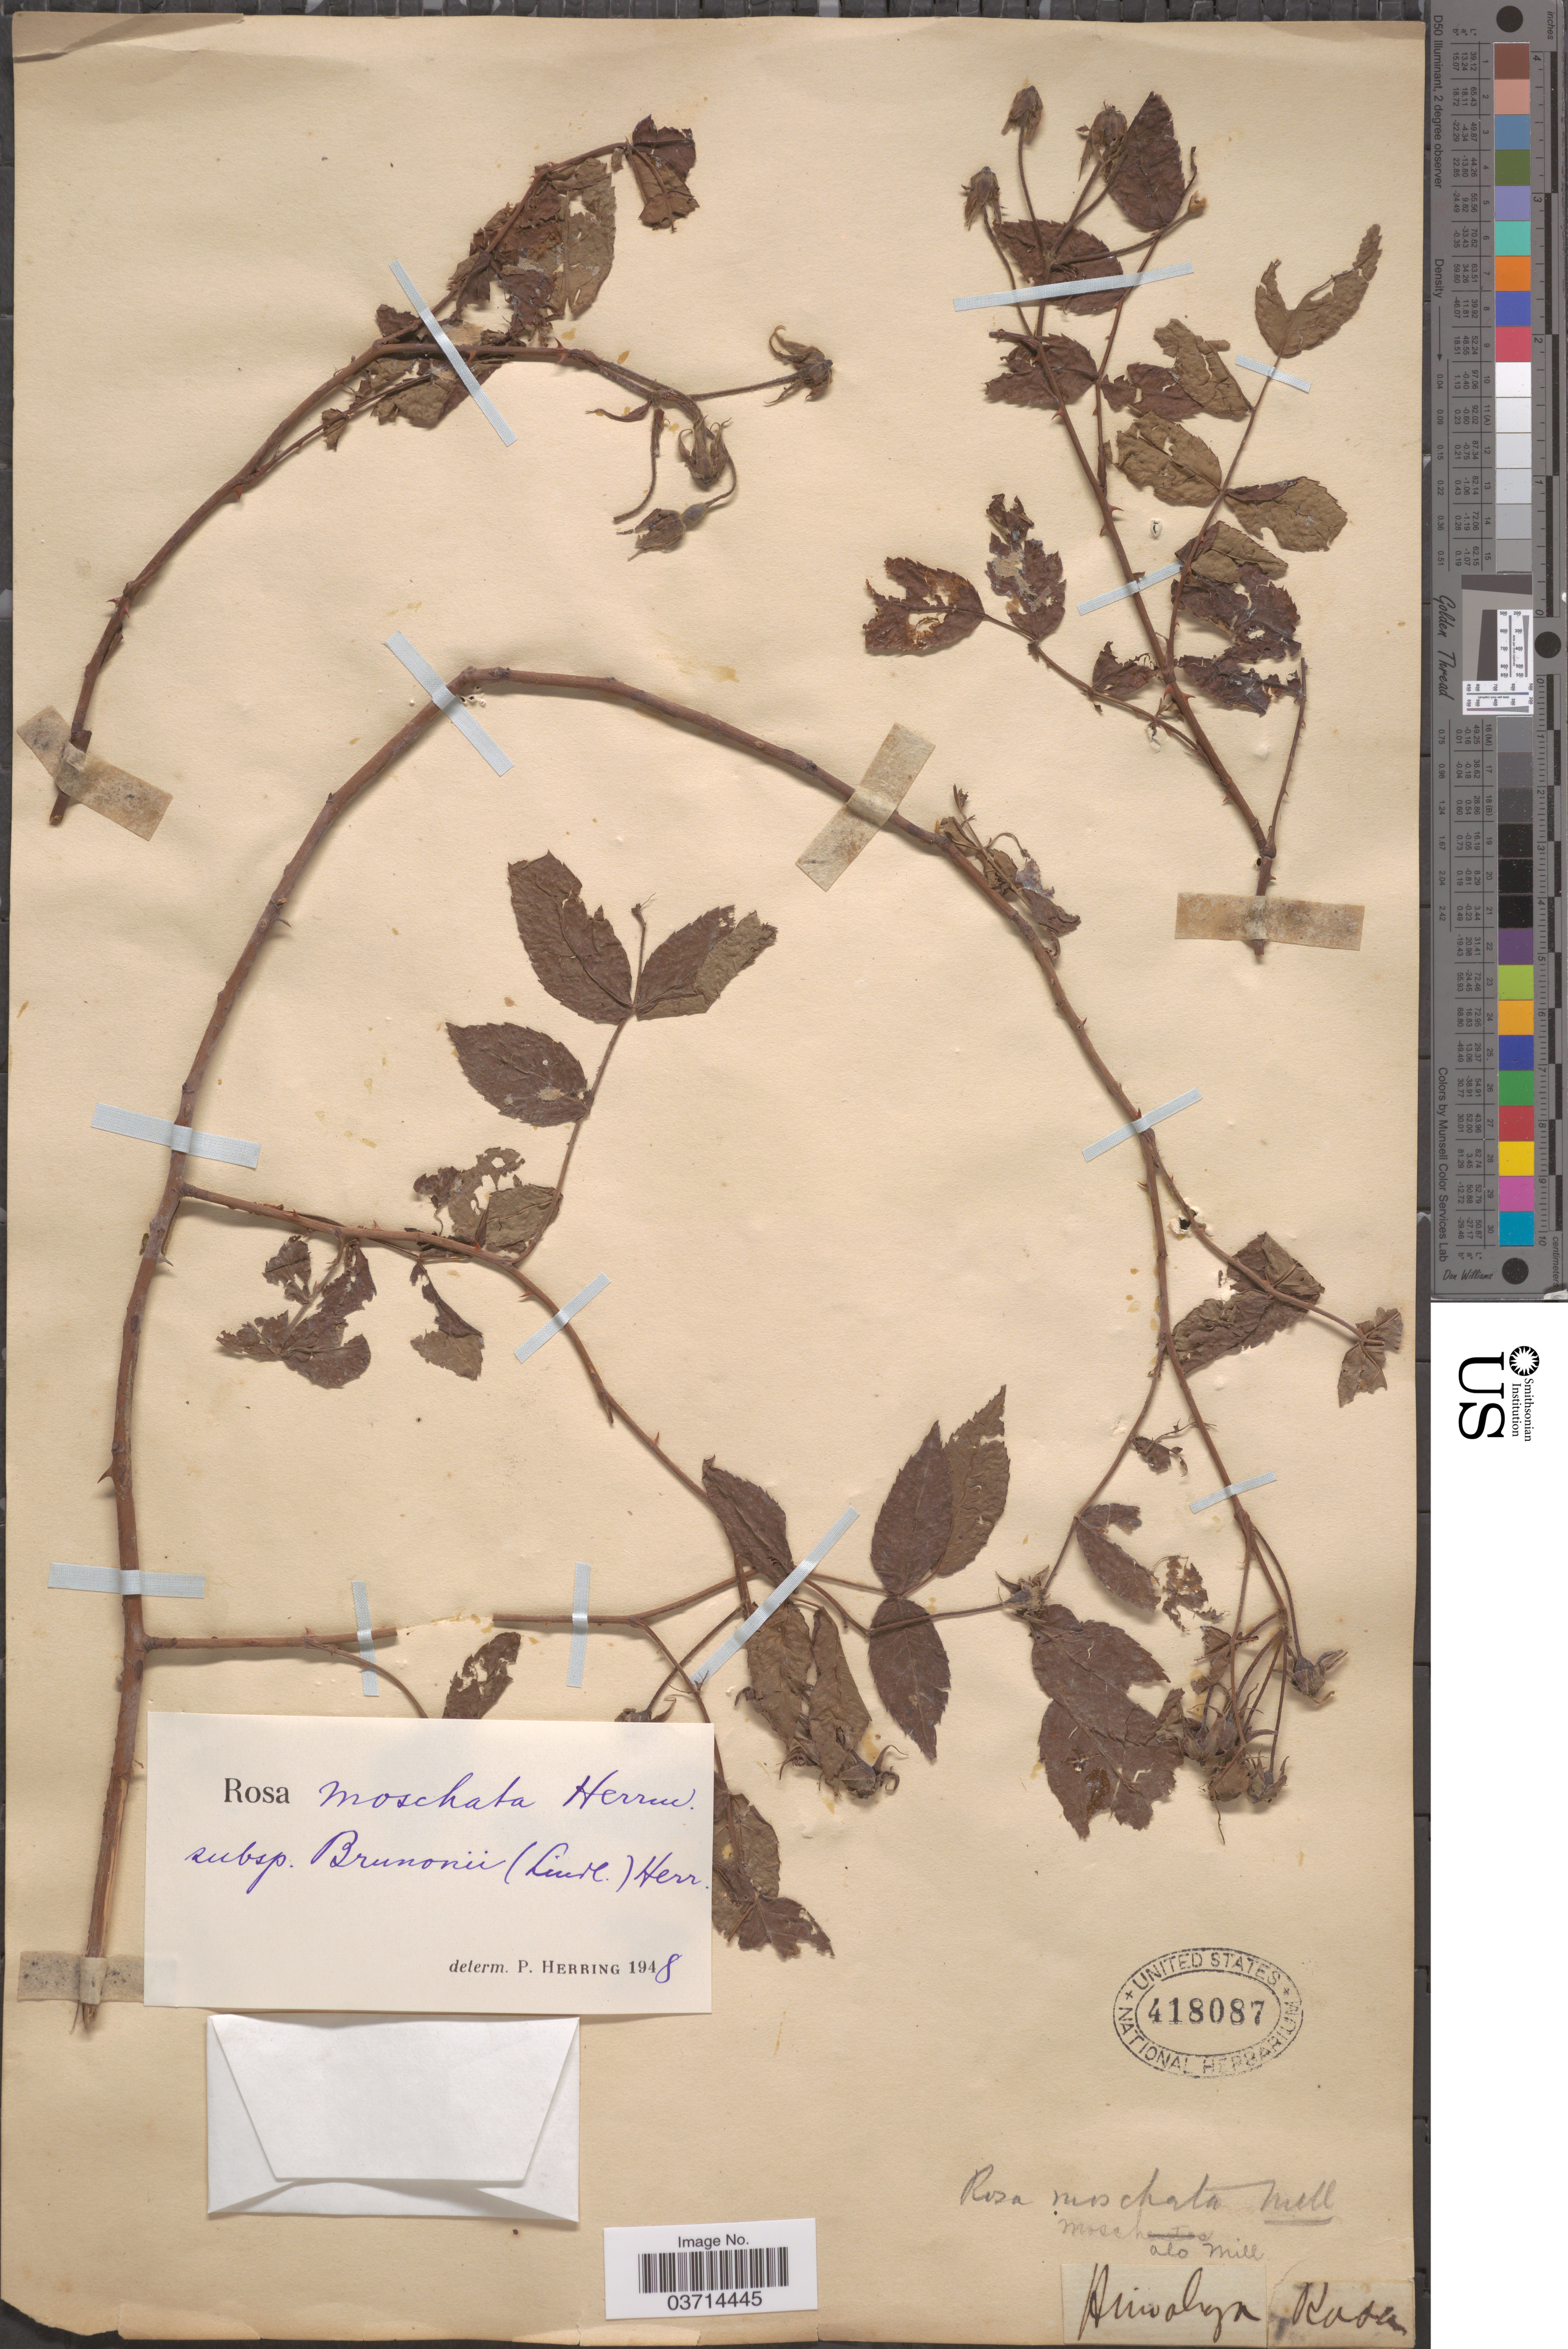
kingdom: Plantae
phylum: Tracheophyta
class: Magnoliopsida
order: Rosales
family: Rosaceae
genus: Rosa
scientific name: Rosa brunonii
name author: Lindl.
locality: Himalaya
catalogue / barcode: US 418087